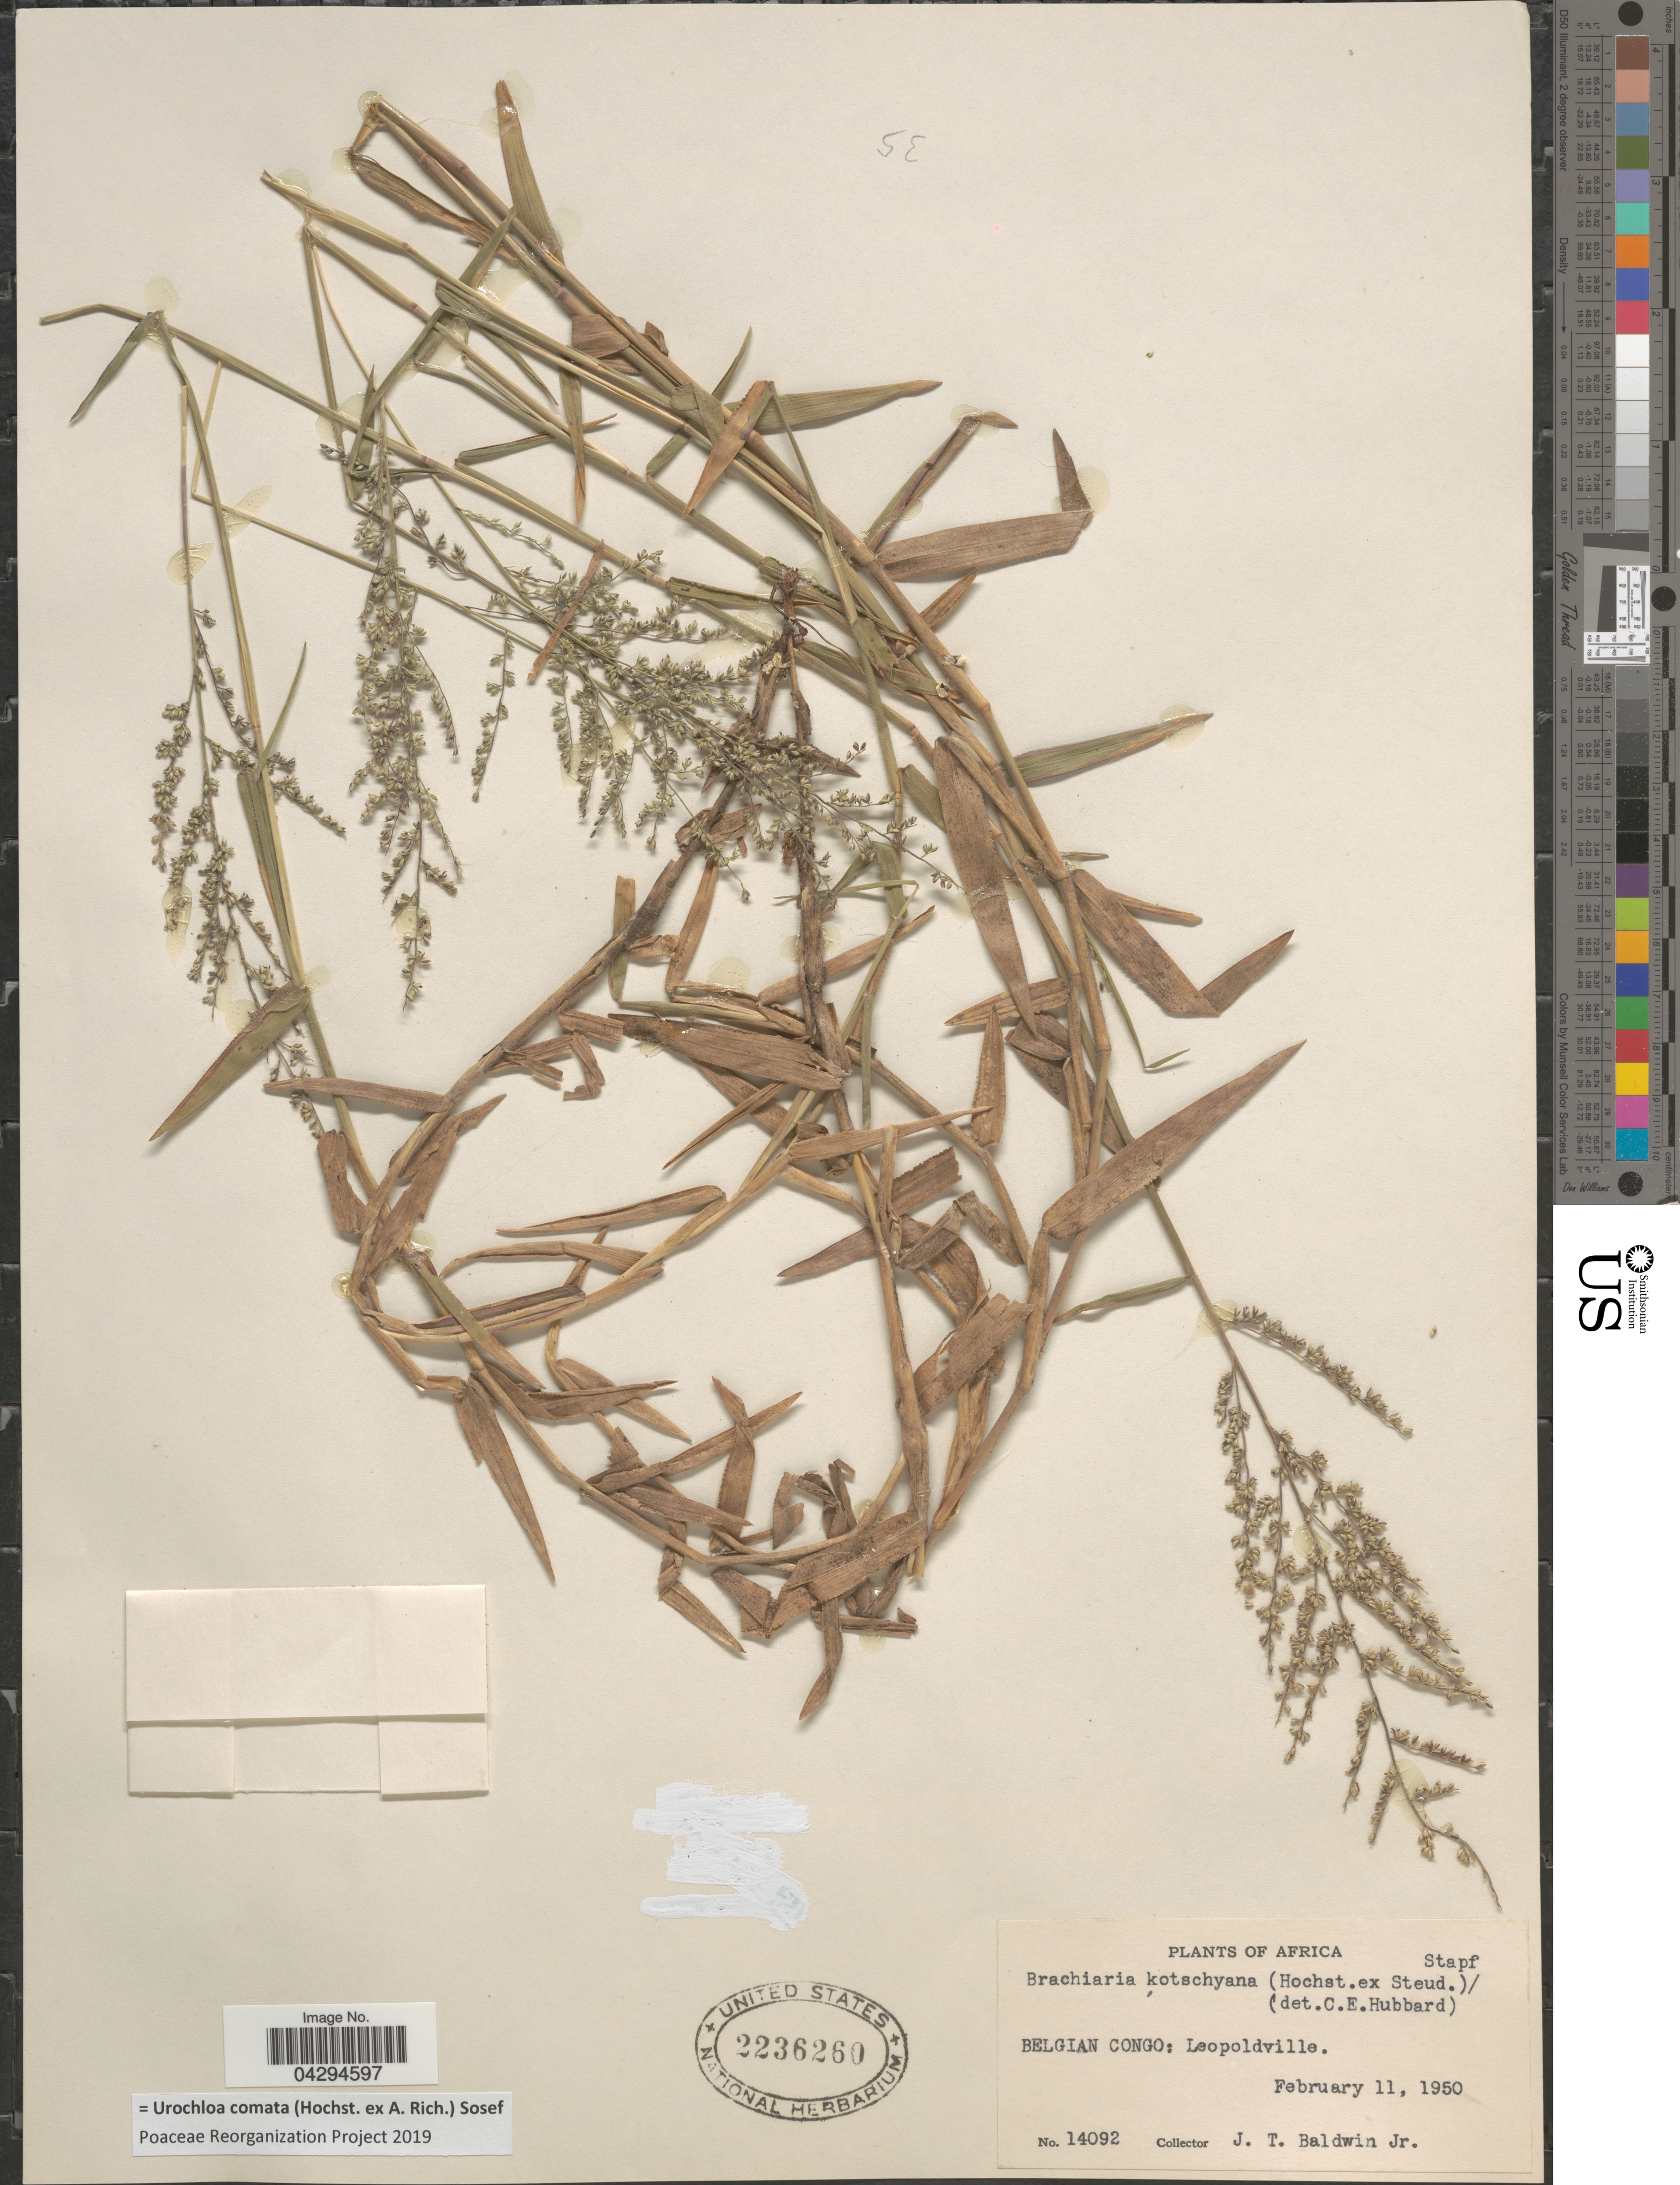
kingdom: Plantae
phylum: Tracheophyta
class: Liliopsida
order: Poales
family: Poaceae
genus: Urochloa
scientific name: Urochloa comata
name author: (Hochst. ex A. Rich.) Sosef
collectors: J. T. Baldwin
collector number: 14092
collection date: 1950-02-11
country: Congo, Democratic Republic of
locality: Belgian Congo: Leopoldville.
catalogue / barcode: US 2236260